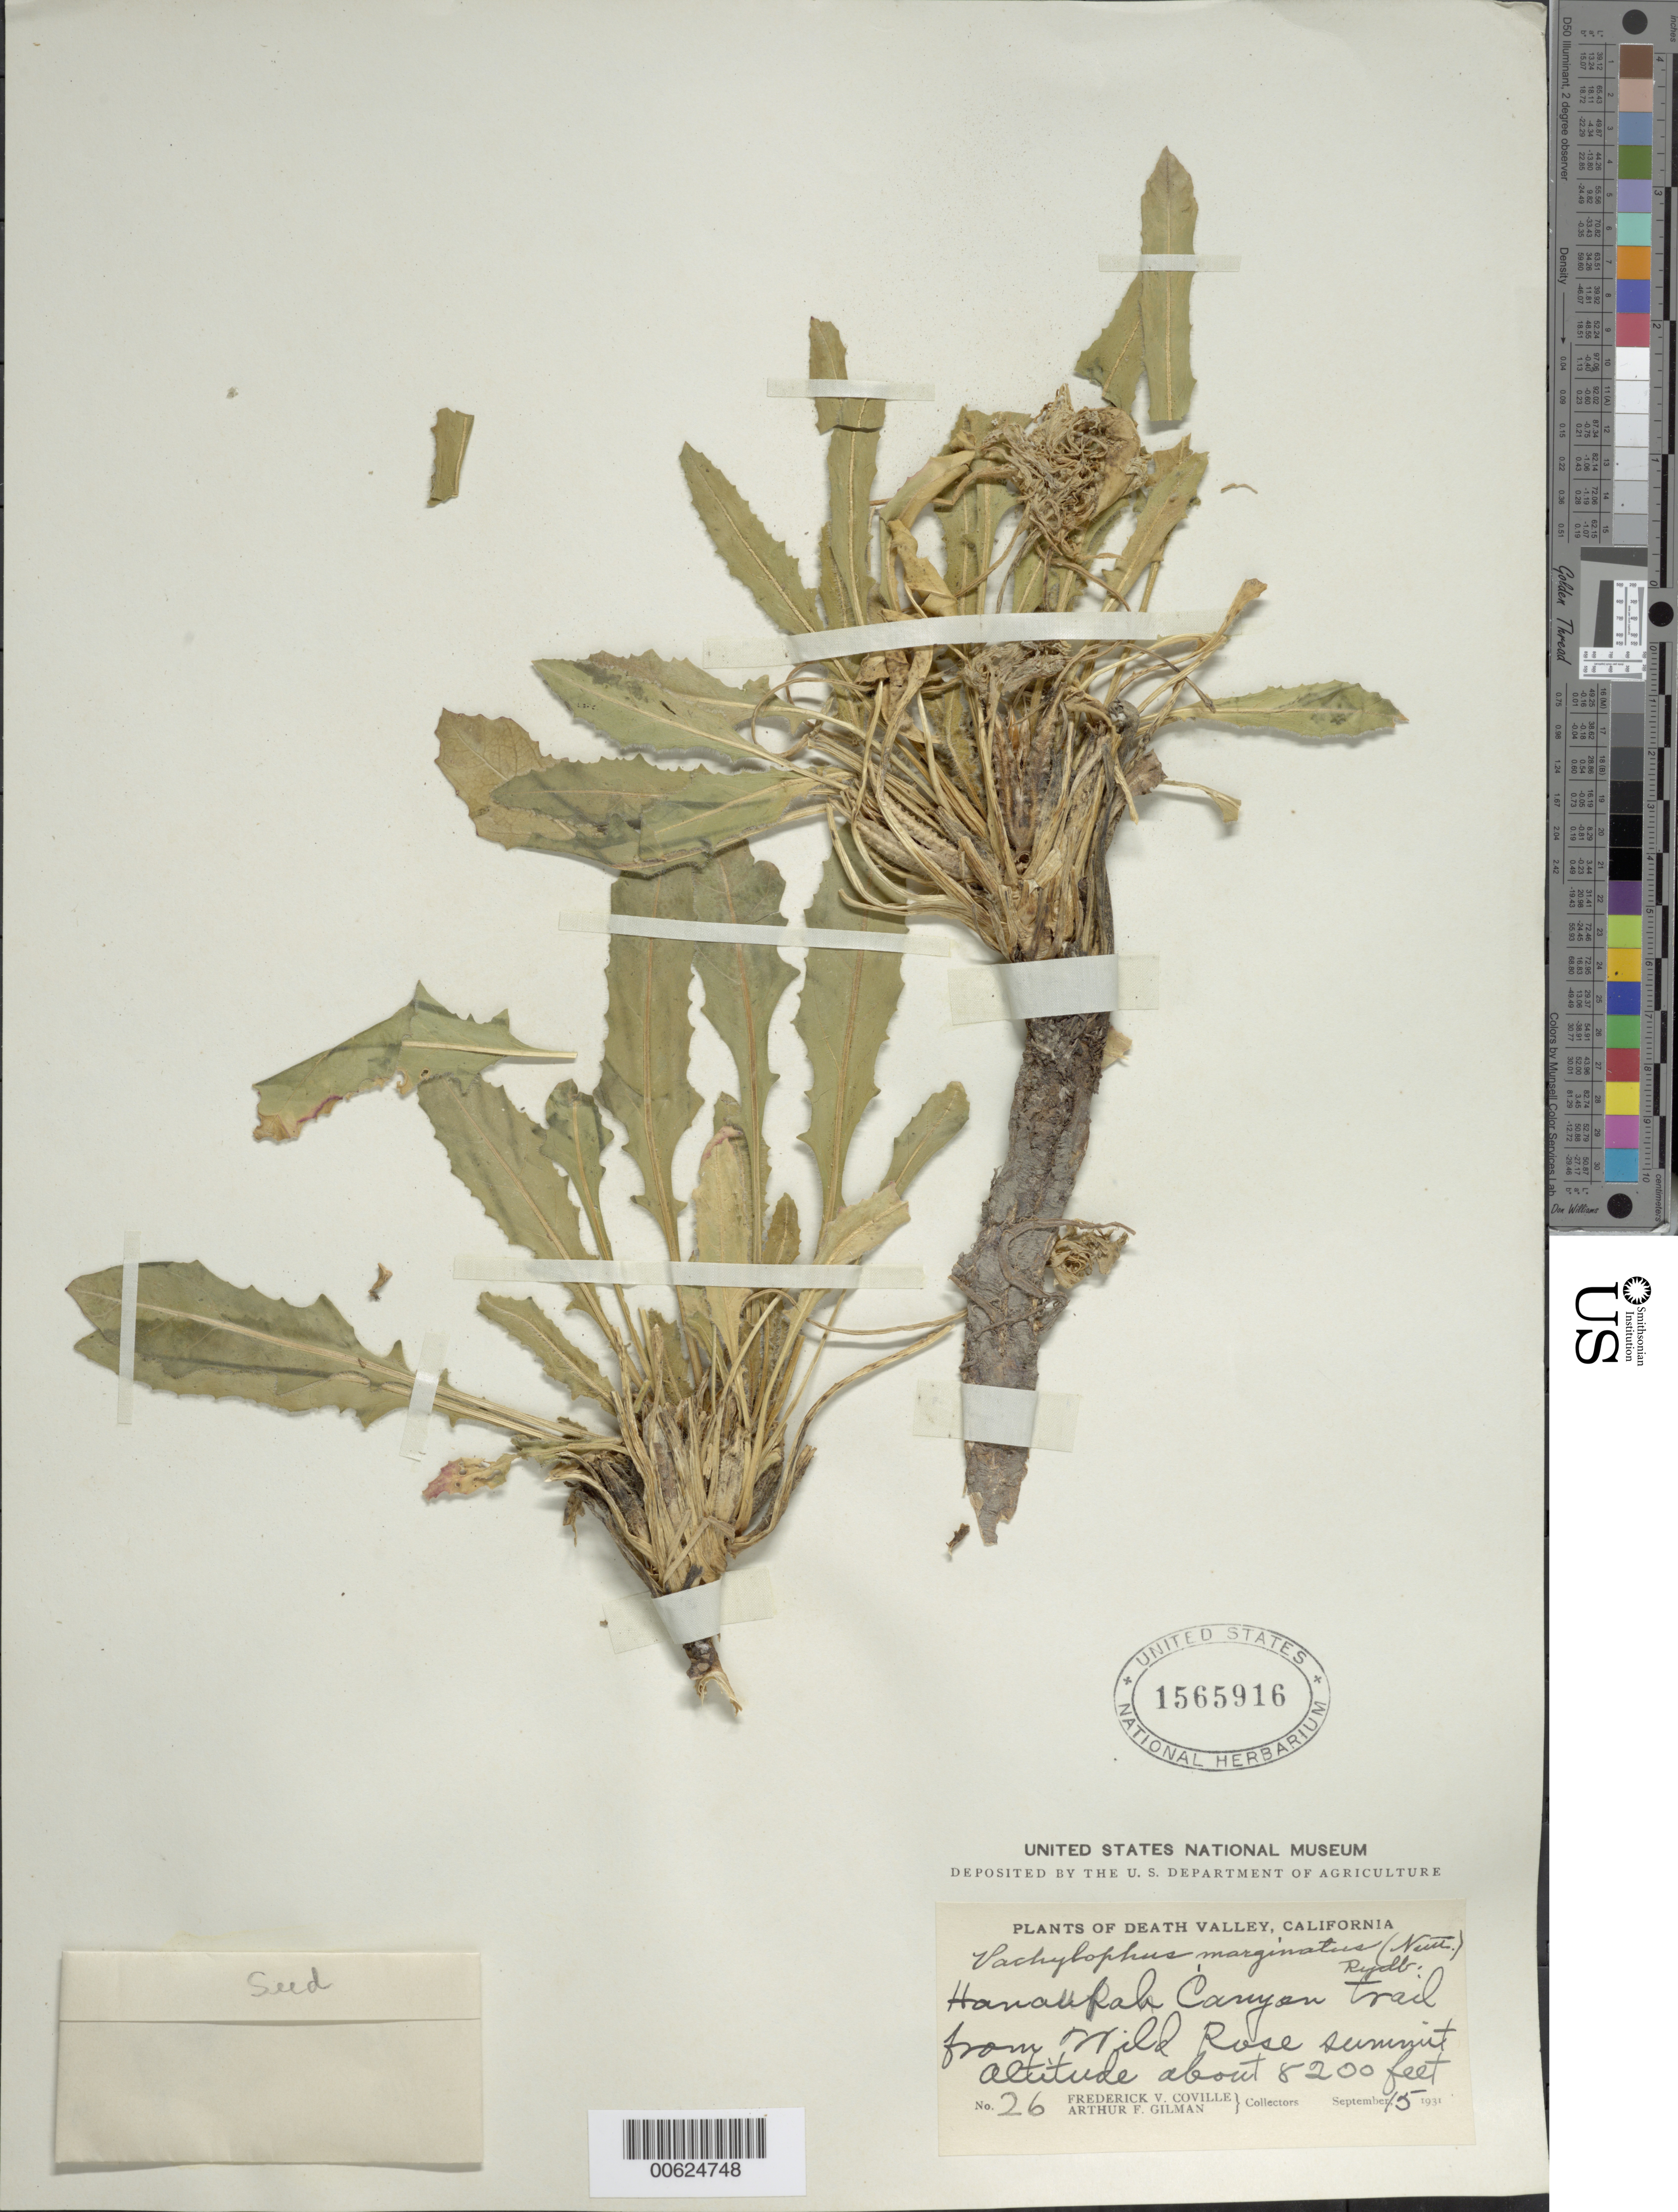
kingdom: Plantae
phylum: Tracheophyta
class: Magnoliopsida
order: Myrtales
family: Onagraceae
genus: Oenothera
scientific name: Oenothera cespitosa subsp. marginata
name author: (Nutt. ex Hook. & Arn.) Munz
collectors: F. V. Coville & A. Gilman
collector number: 26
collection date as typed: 15 Sep 1931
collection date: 1931-09-15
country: United States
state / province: California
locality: Death Valley, Hananhab Canyon Trail from Wild Rose summit.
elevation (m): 2499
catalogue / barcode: US 1565916